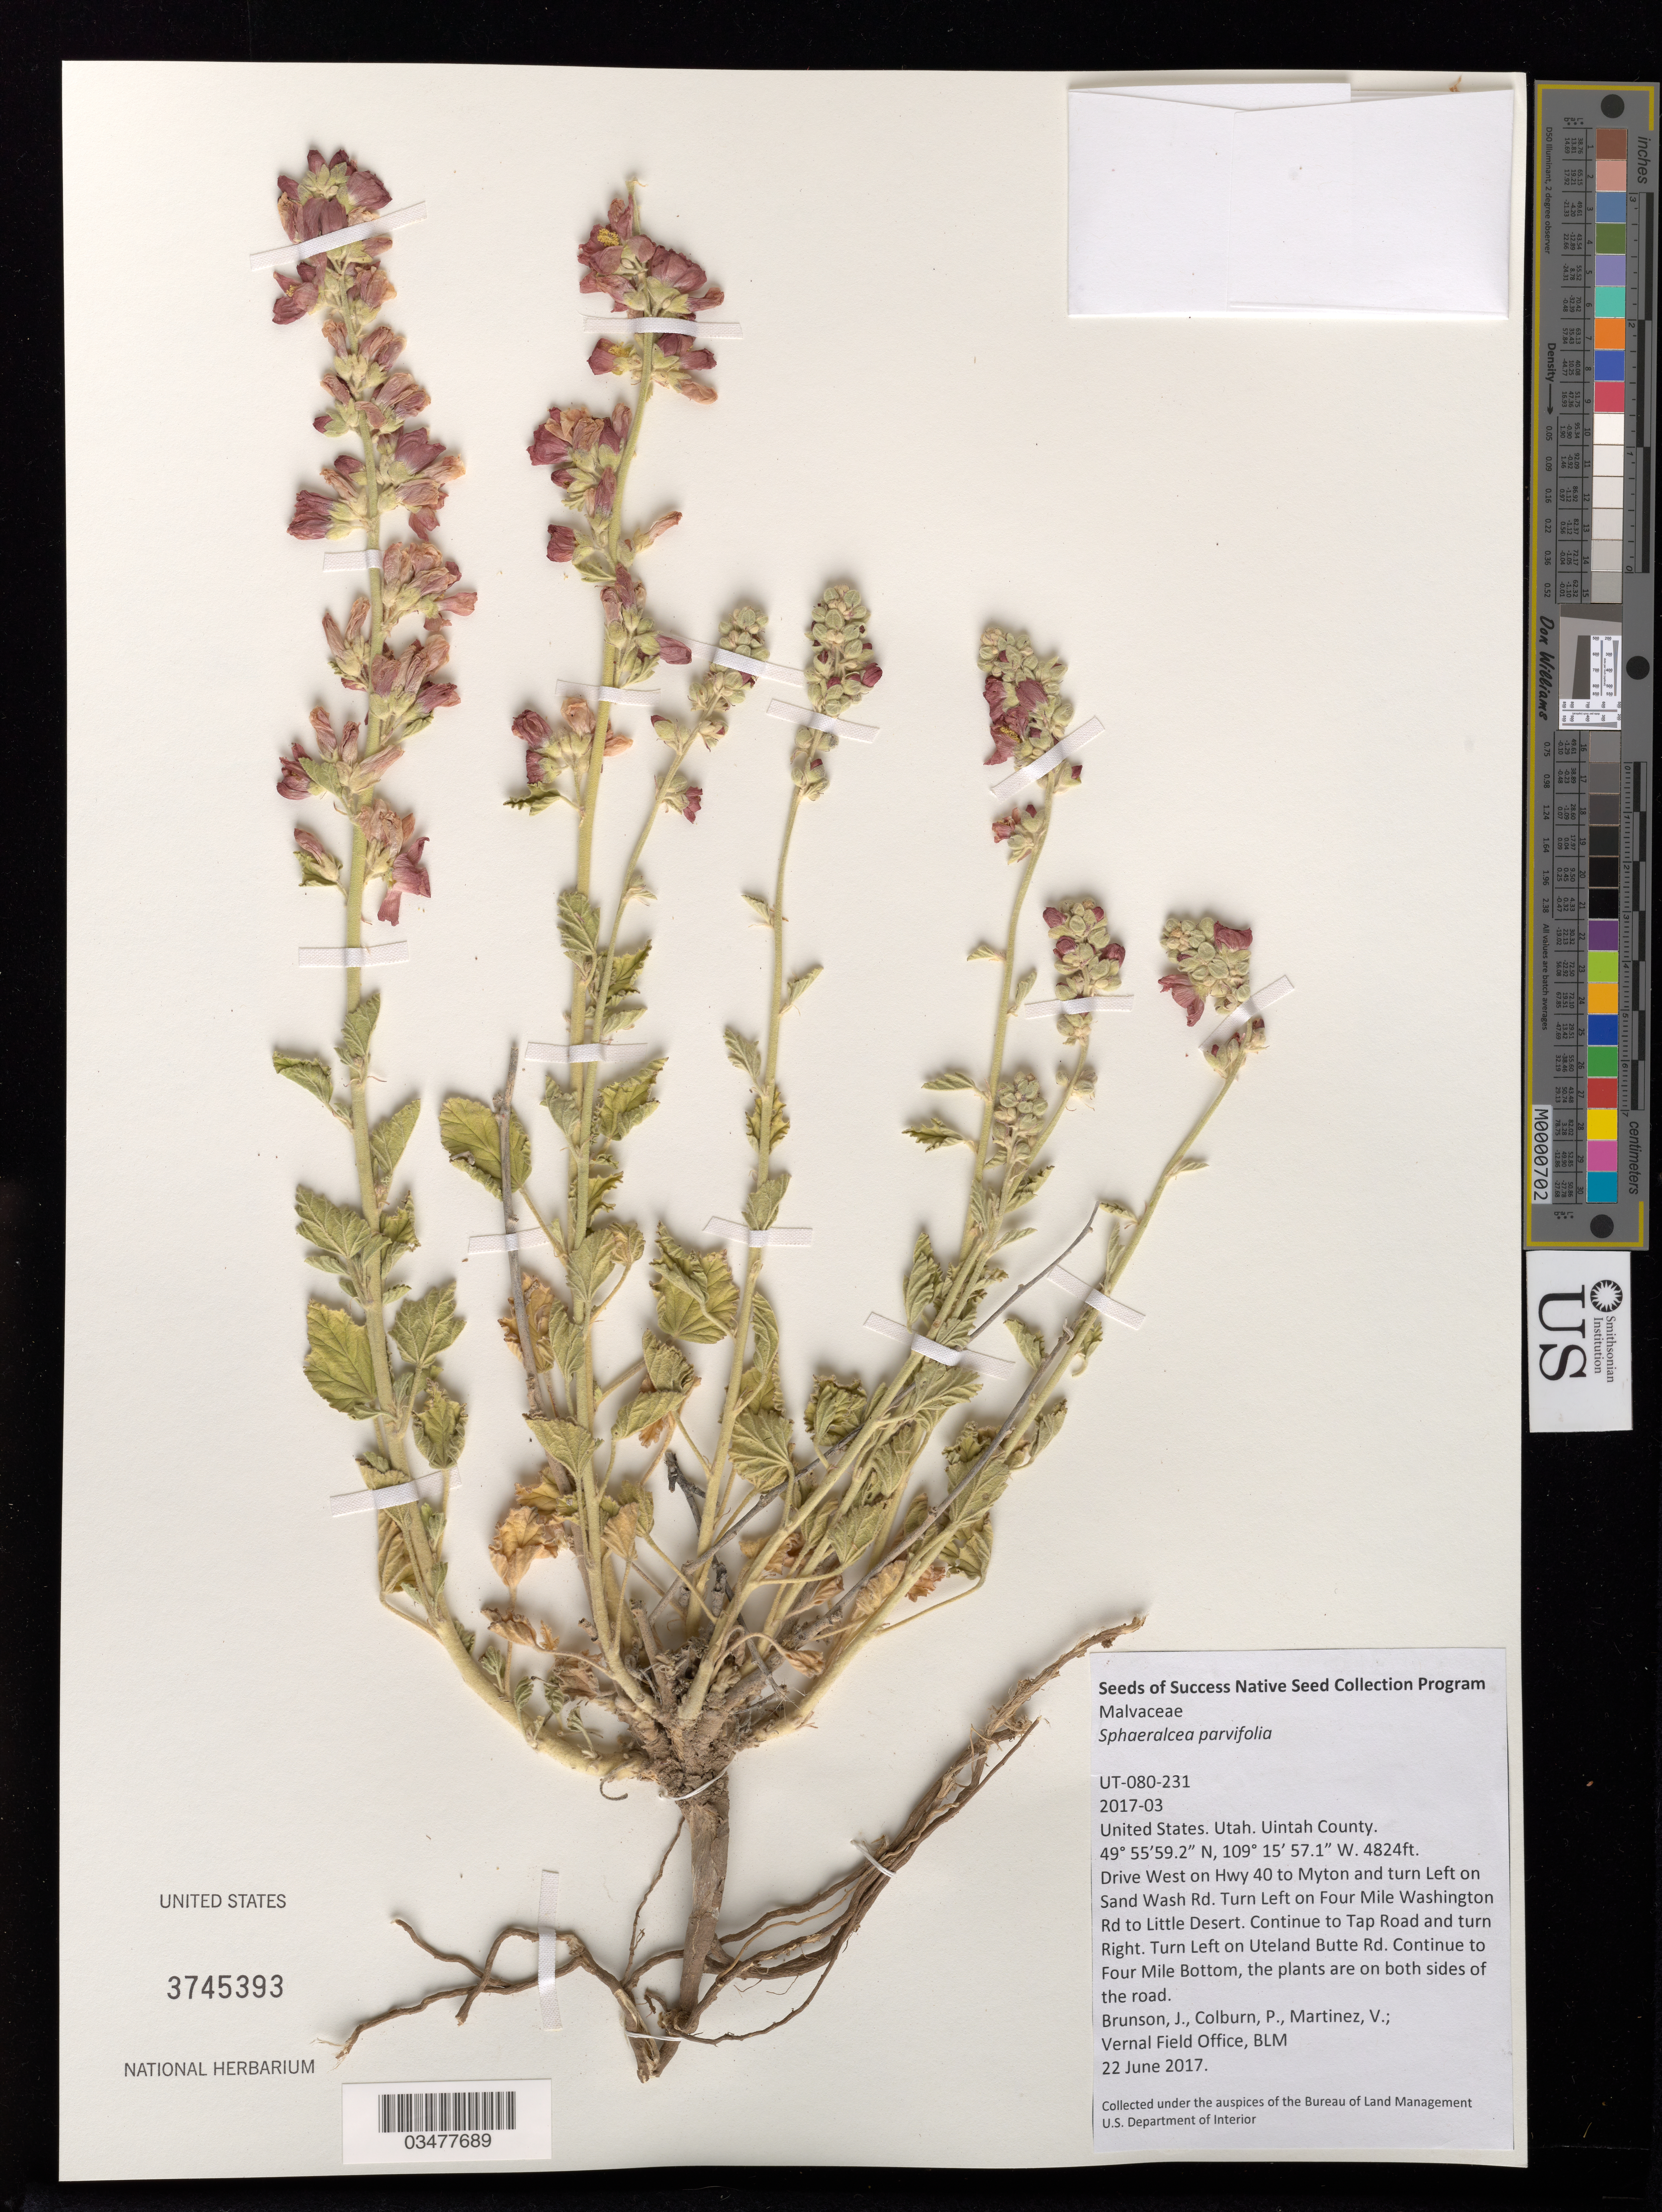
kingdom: Plantae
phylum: Tracheophyta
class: Magnoliopsida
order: Malvales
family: Malvaceae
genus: Sphaeralcea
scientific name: Sphaeralcea parvifolia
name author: A. Nelson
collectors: J. Brunson, P. Colburn & V. Martinez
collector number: UT080-231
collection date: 2017-06-22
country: United States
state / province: Utah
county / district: Uintah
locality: Four Mile Bottom, both sides of the road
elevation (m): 1470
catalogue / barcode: US 3745393